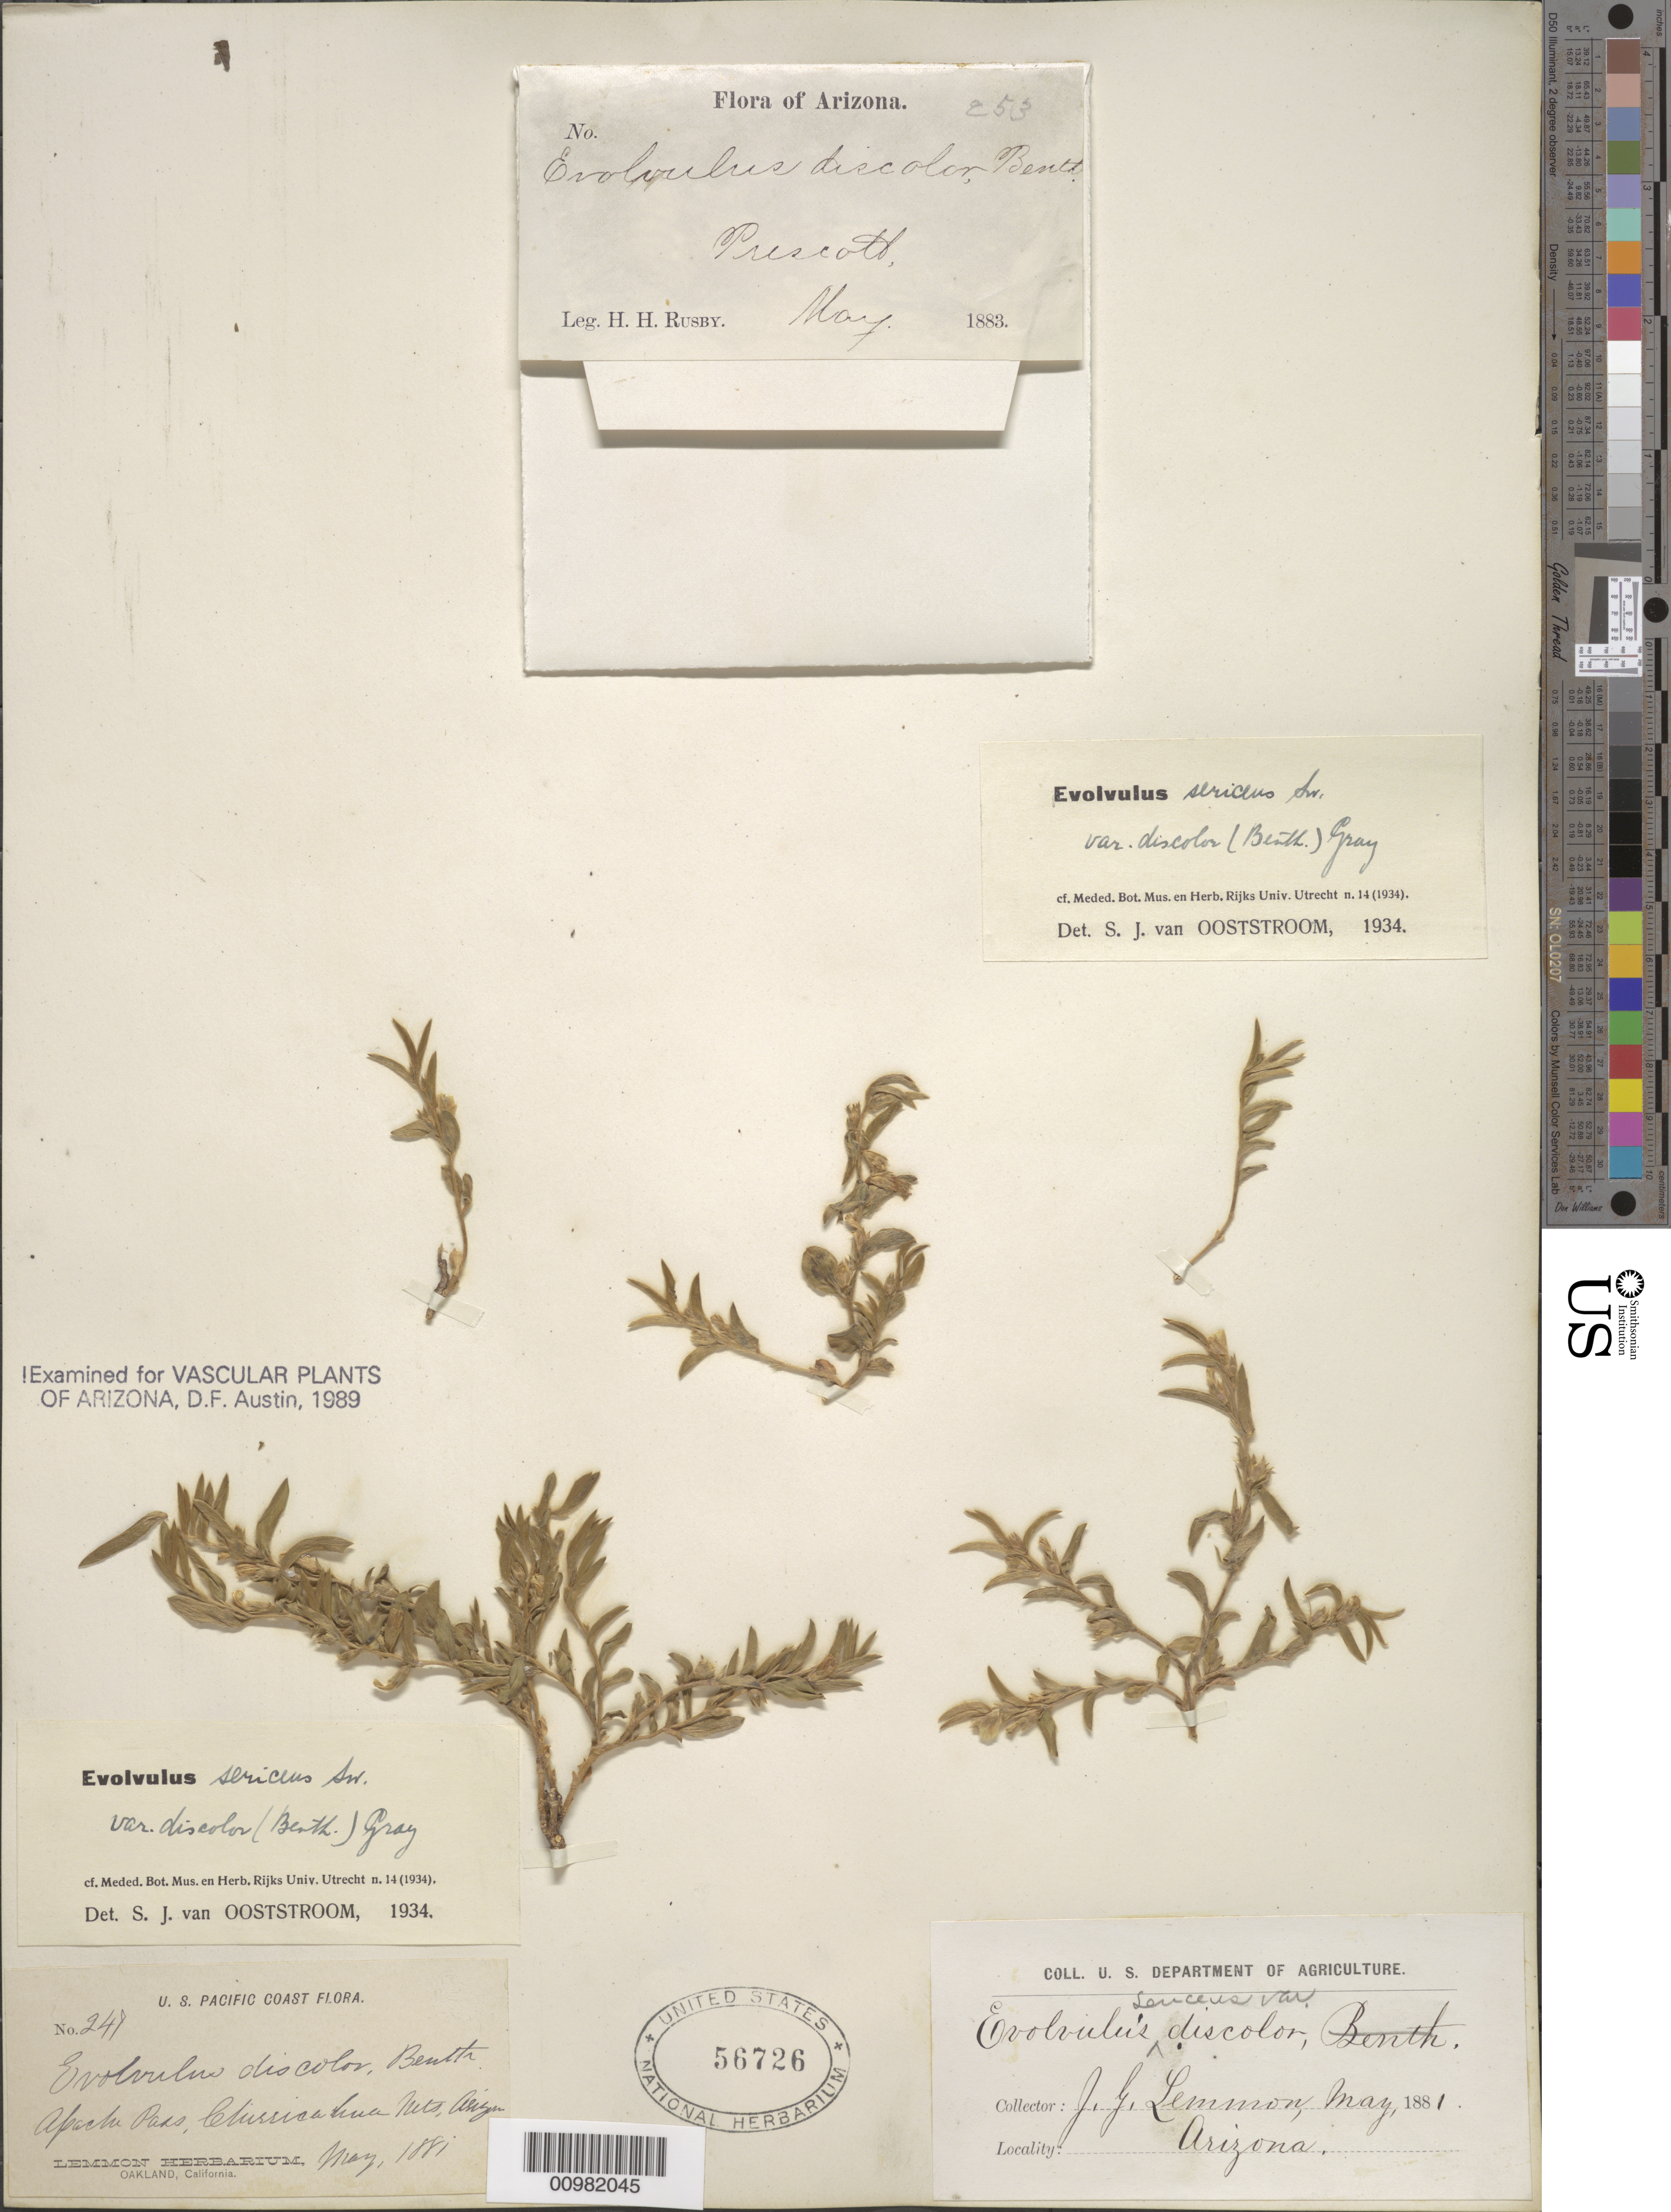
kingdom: Plantae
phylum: Tracheophyta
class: Magnoliopsida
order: Solanales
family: Convolvulaceae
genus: Evolvulus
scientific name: Evolvulus sericeus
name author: Sw.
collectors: J. G. Lemmon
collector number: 249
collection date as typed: May 1881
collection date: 1881-05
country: United States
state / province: Arizona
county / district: Cochise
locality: Apache Pass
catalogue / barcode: US 56726